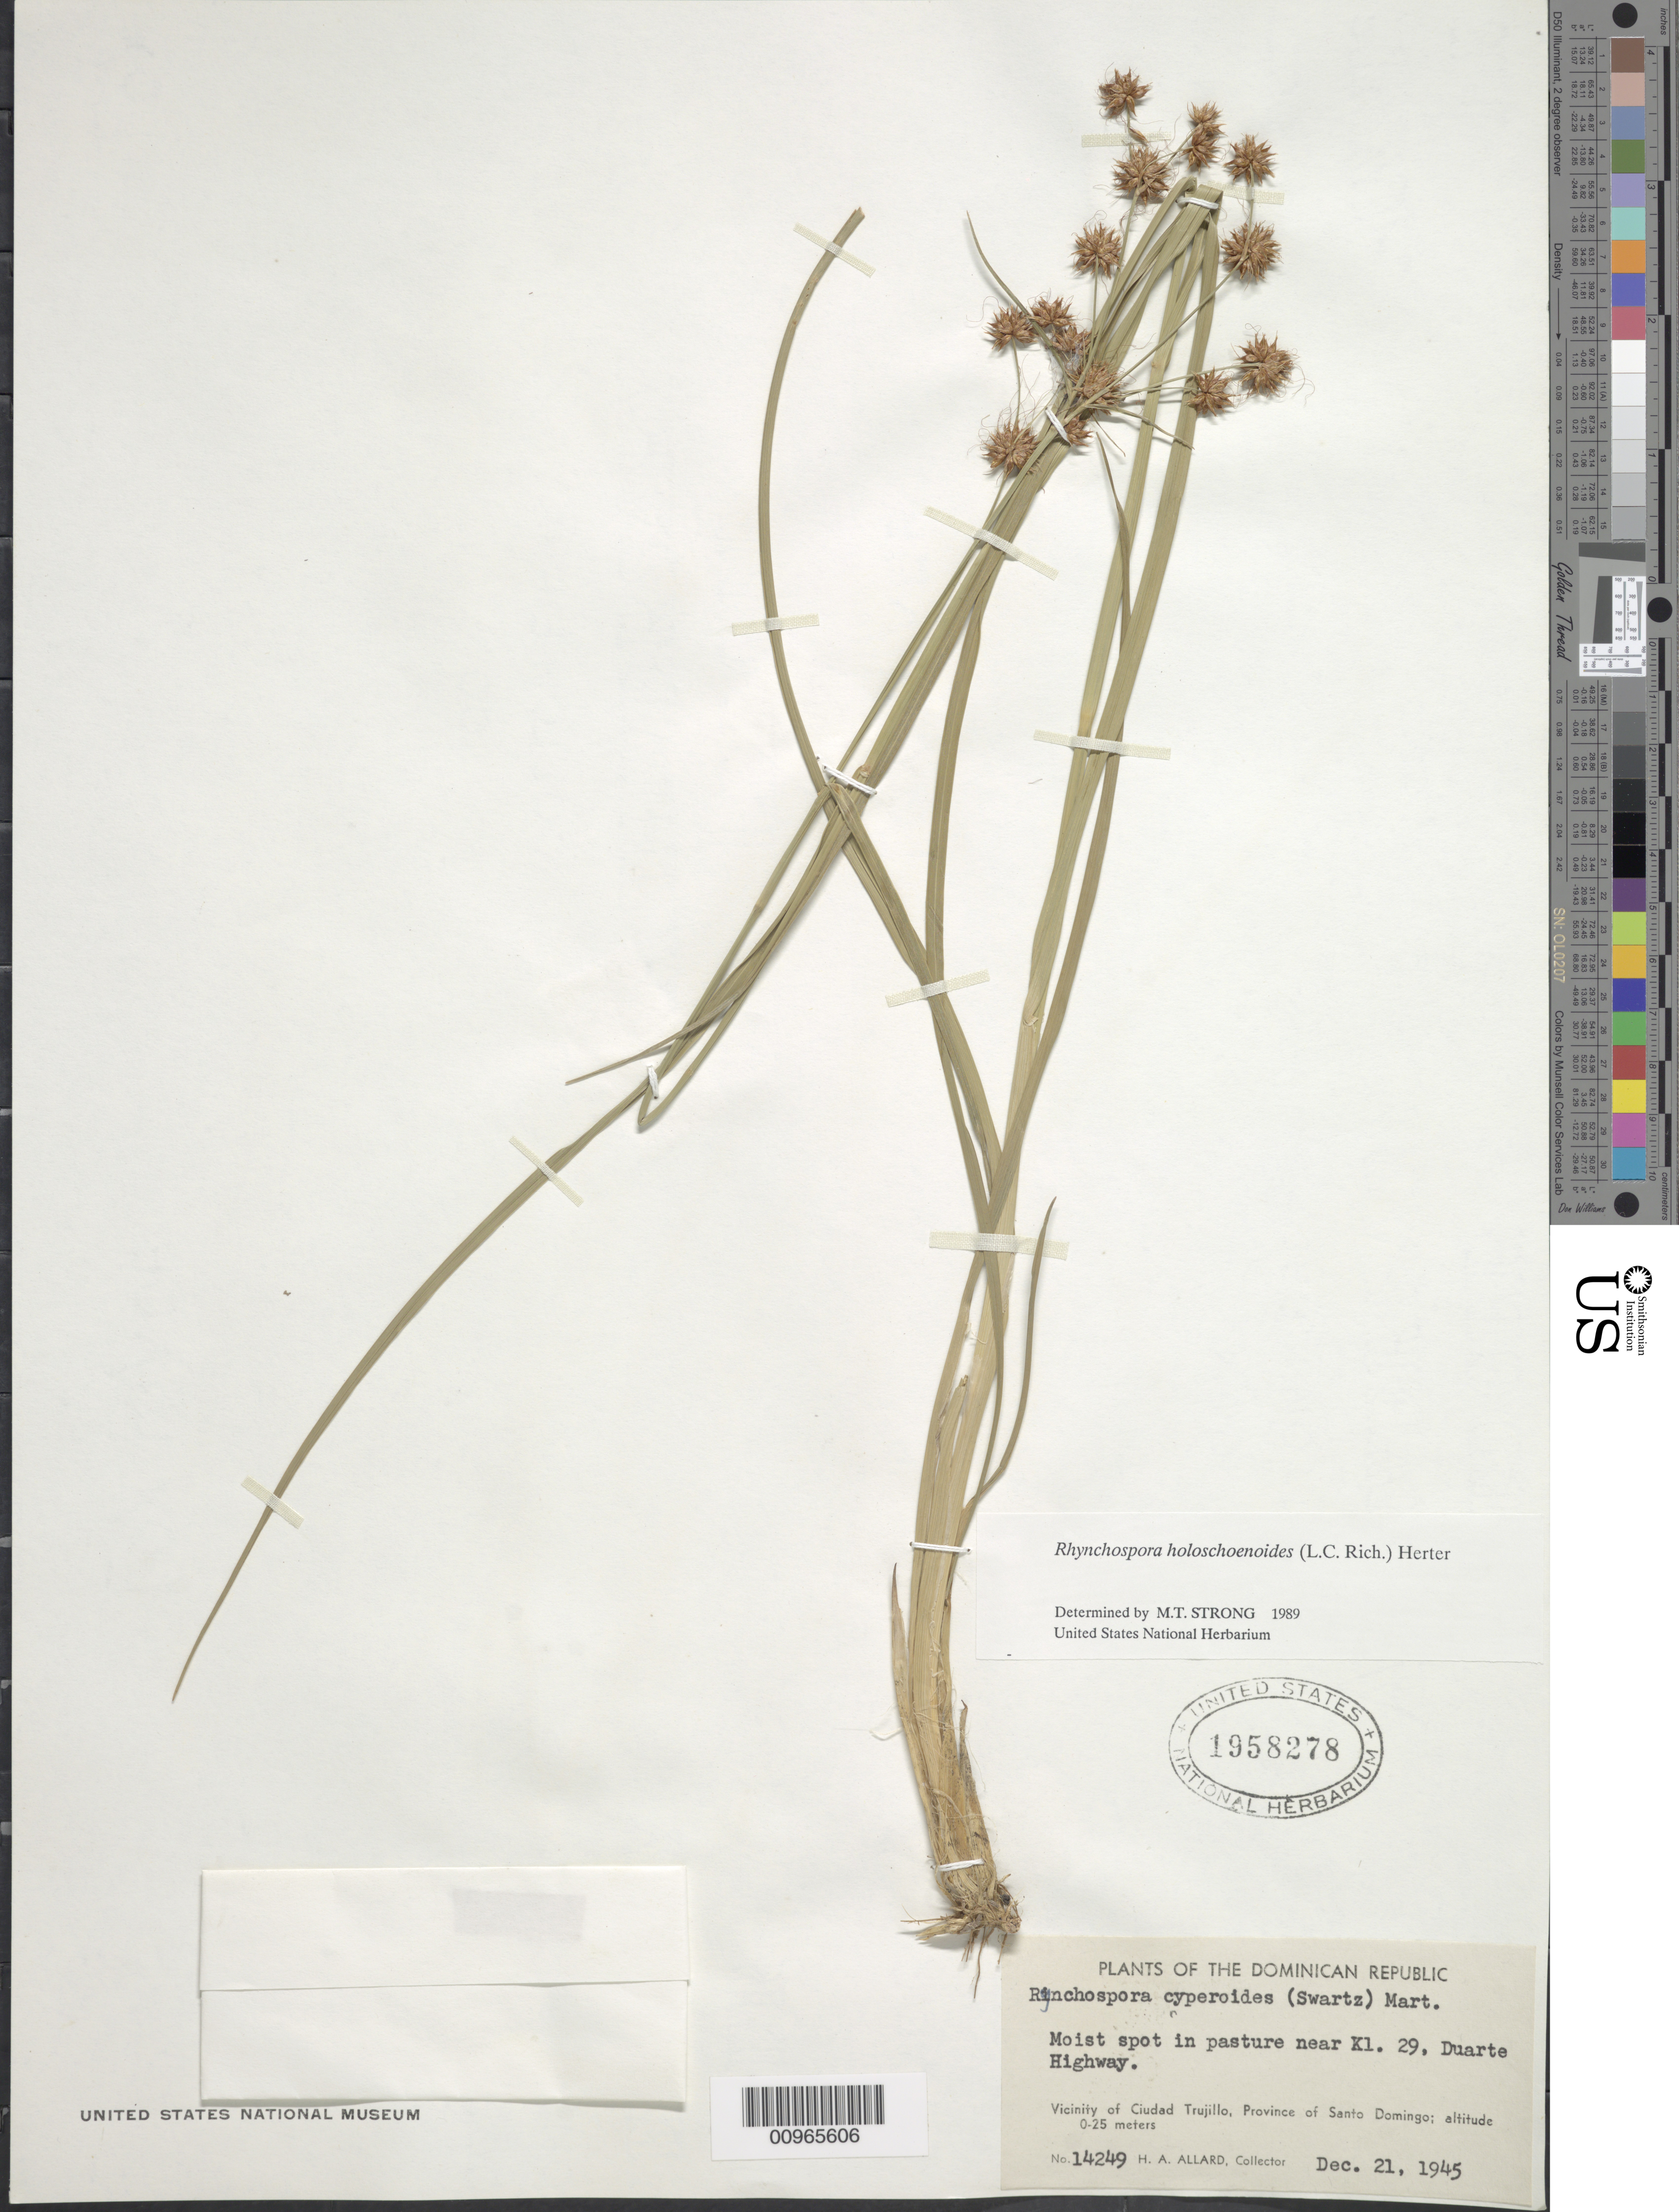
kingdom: Plantae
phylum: Tracheophyta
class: Liliopsida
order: Poales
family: Cyperaceae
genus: Rhynchospora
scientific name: Rhynchospora holoschoenoides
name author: (Rich.) Herter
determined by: Strong, M. T., (US), Smithsonian Institution - National Museum of Natural History (UNITED STATES)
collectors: H. A. Allard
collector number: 14249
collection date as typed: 21 Dec 1945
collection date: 1945-12-21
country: Dominican Republic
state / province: Santo Domingo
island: Hispaniola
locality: Vicinity of Ciudad Trujillo, in pasture near Kl. 29, Duarte Highway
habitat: Moist spot in pasture near highway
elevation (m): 0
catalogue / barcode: US 1958278